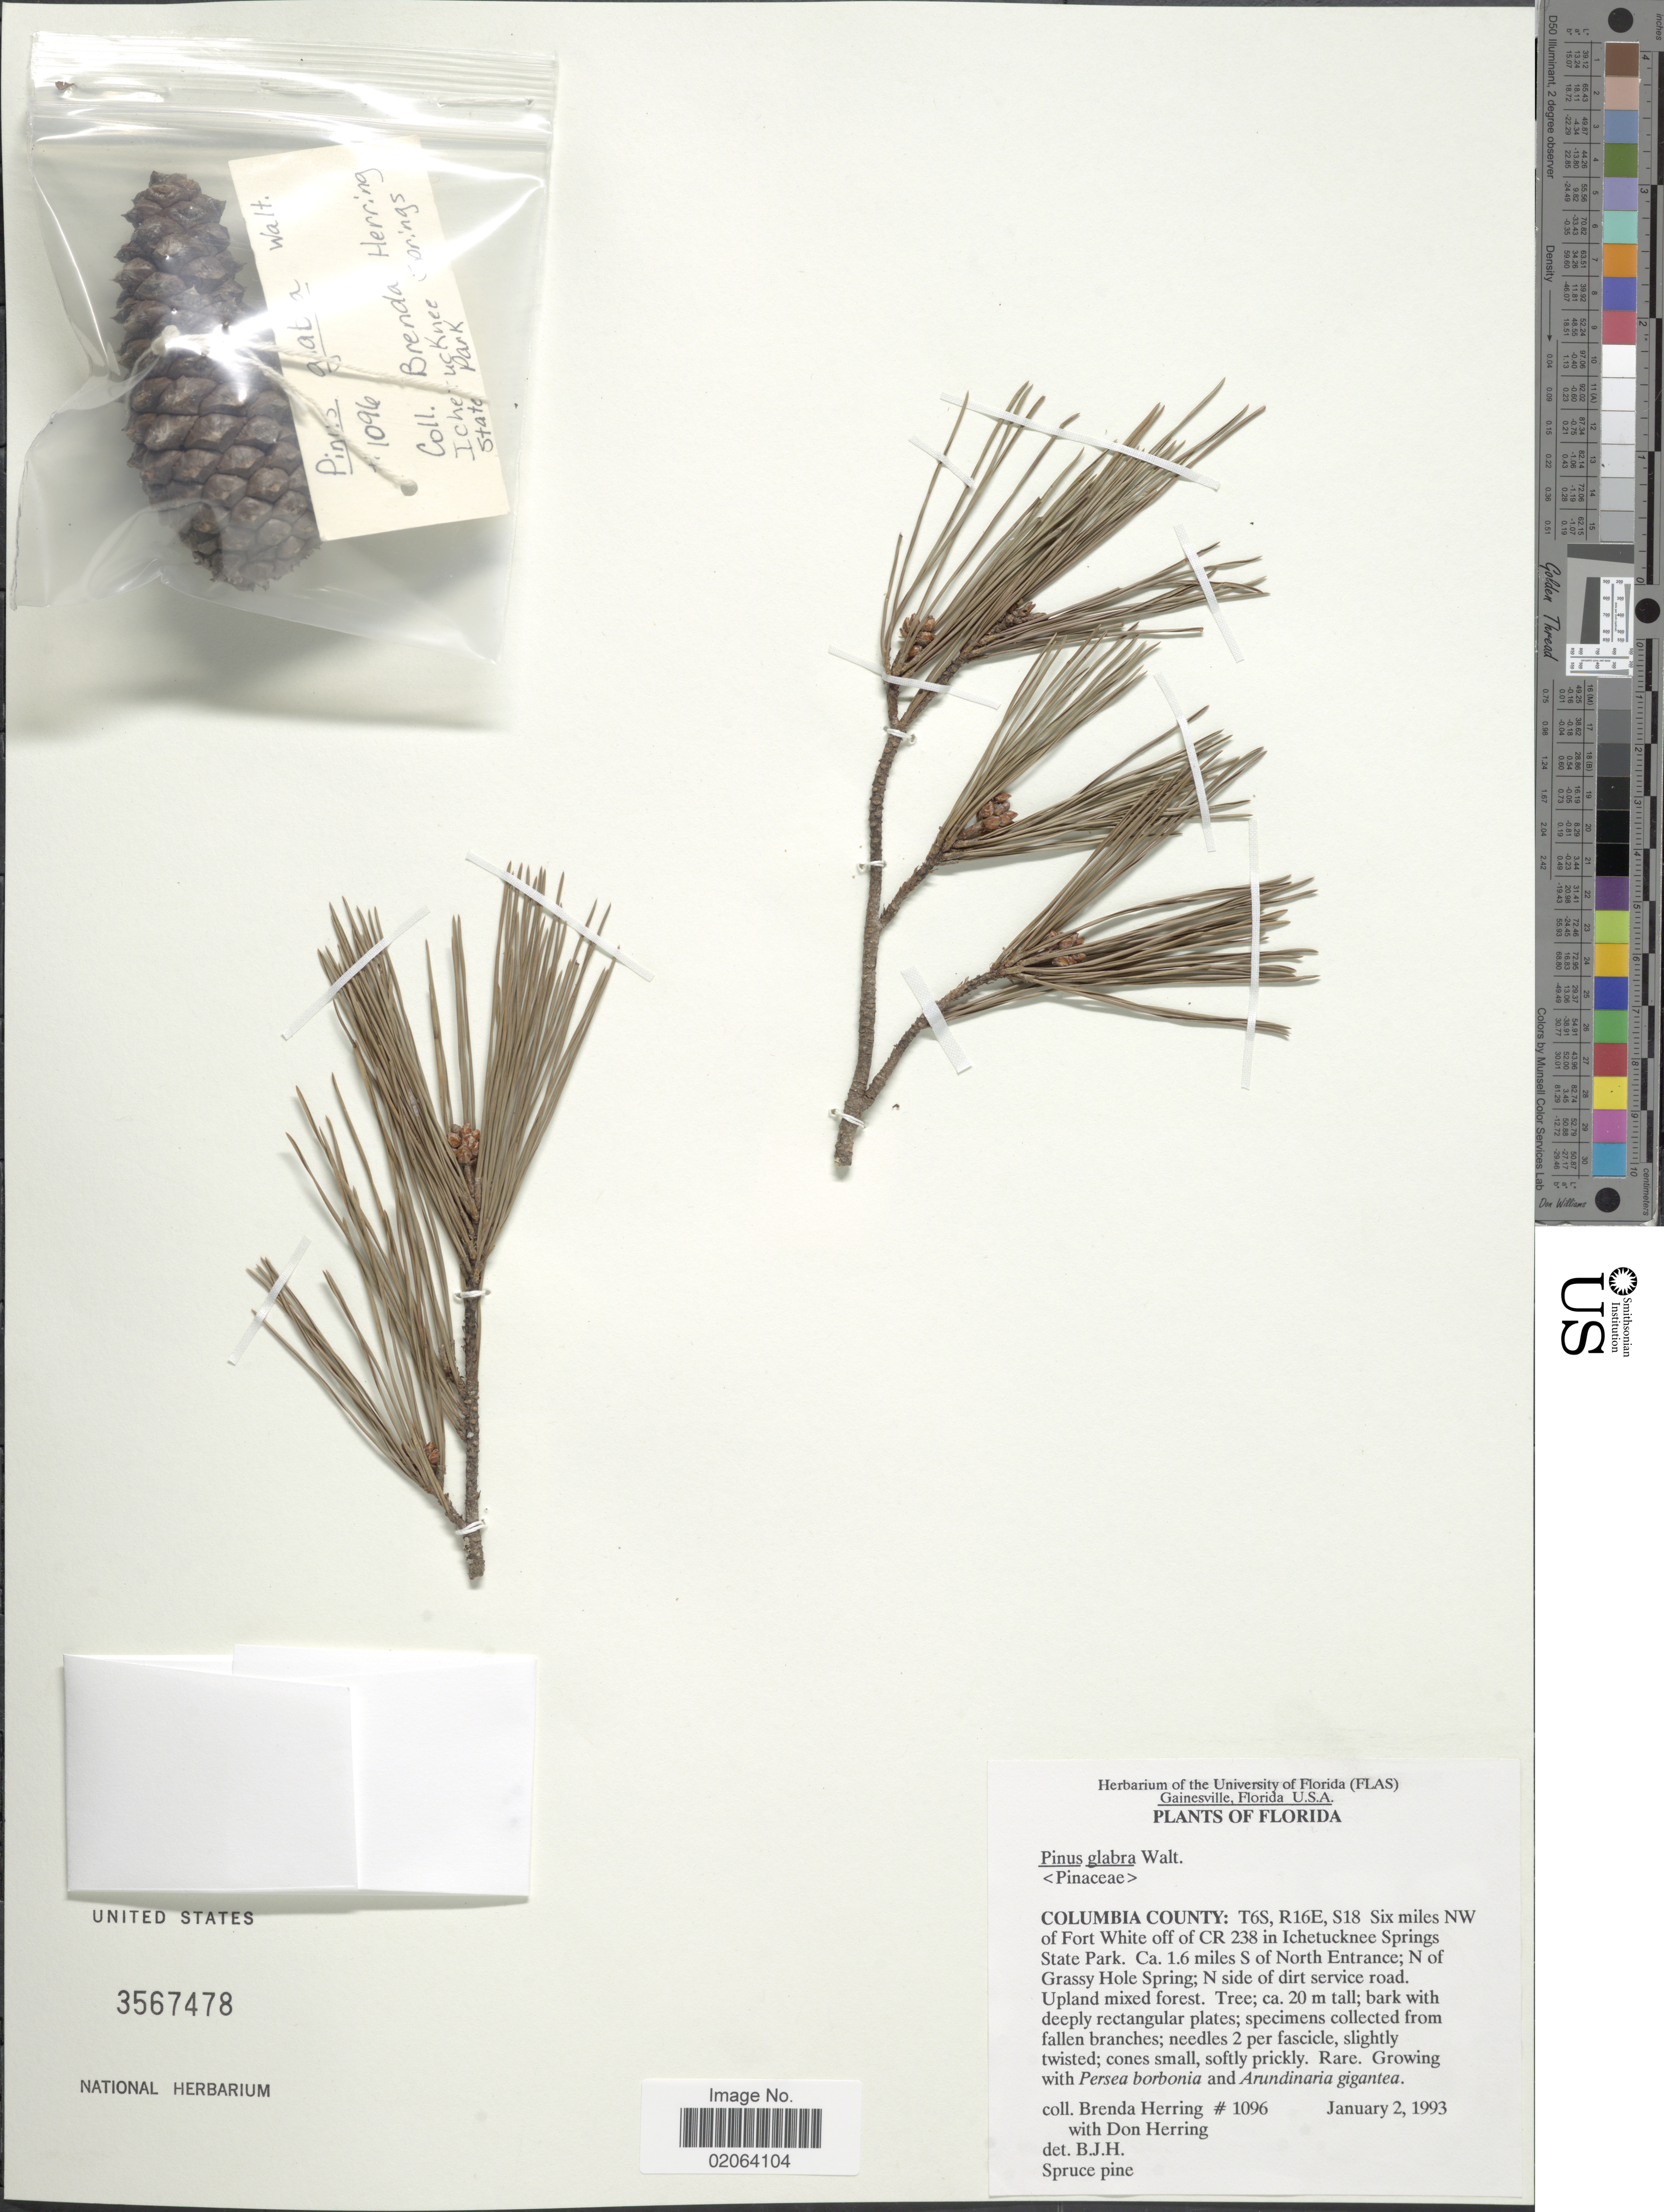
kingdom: Plantae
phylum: Tracheophyta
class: Pinopsida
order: Pinales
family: Pinaceae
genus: Pinus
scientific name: Pinus glabra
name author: Walter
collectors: B. Herring & D. Herring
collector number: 1096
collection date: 1993-01-02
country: United States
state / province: Florida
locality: Columbia County: T6S, R16E, S18 Six miles NW of Fort White off of CR 238 in Ichetucknee Springs State Park. Ca. 1.6 miles S of North Entrance; N of Grassy Hole Spring; N side of dirt service road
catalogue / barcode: US 3567478